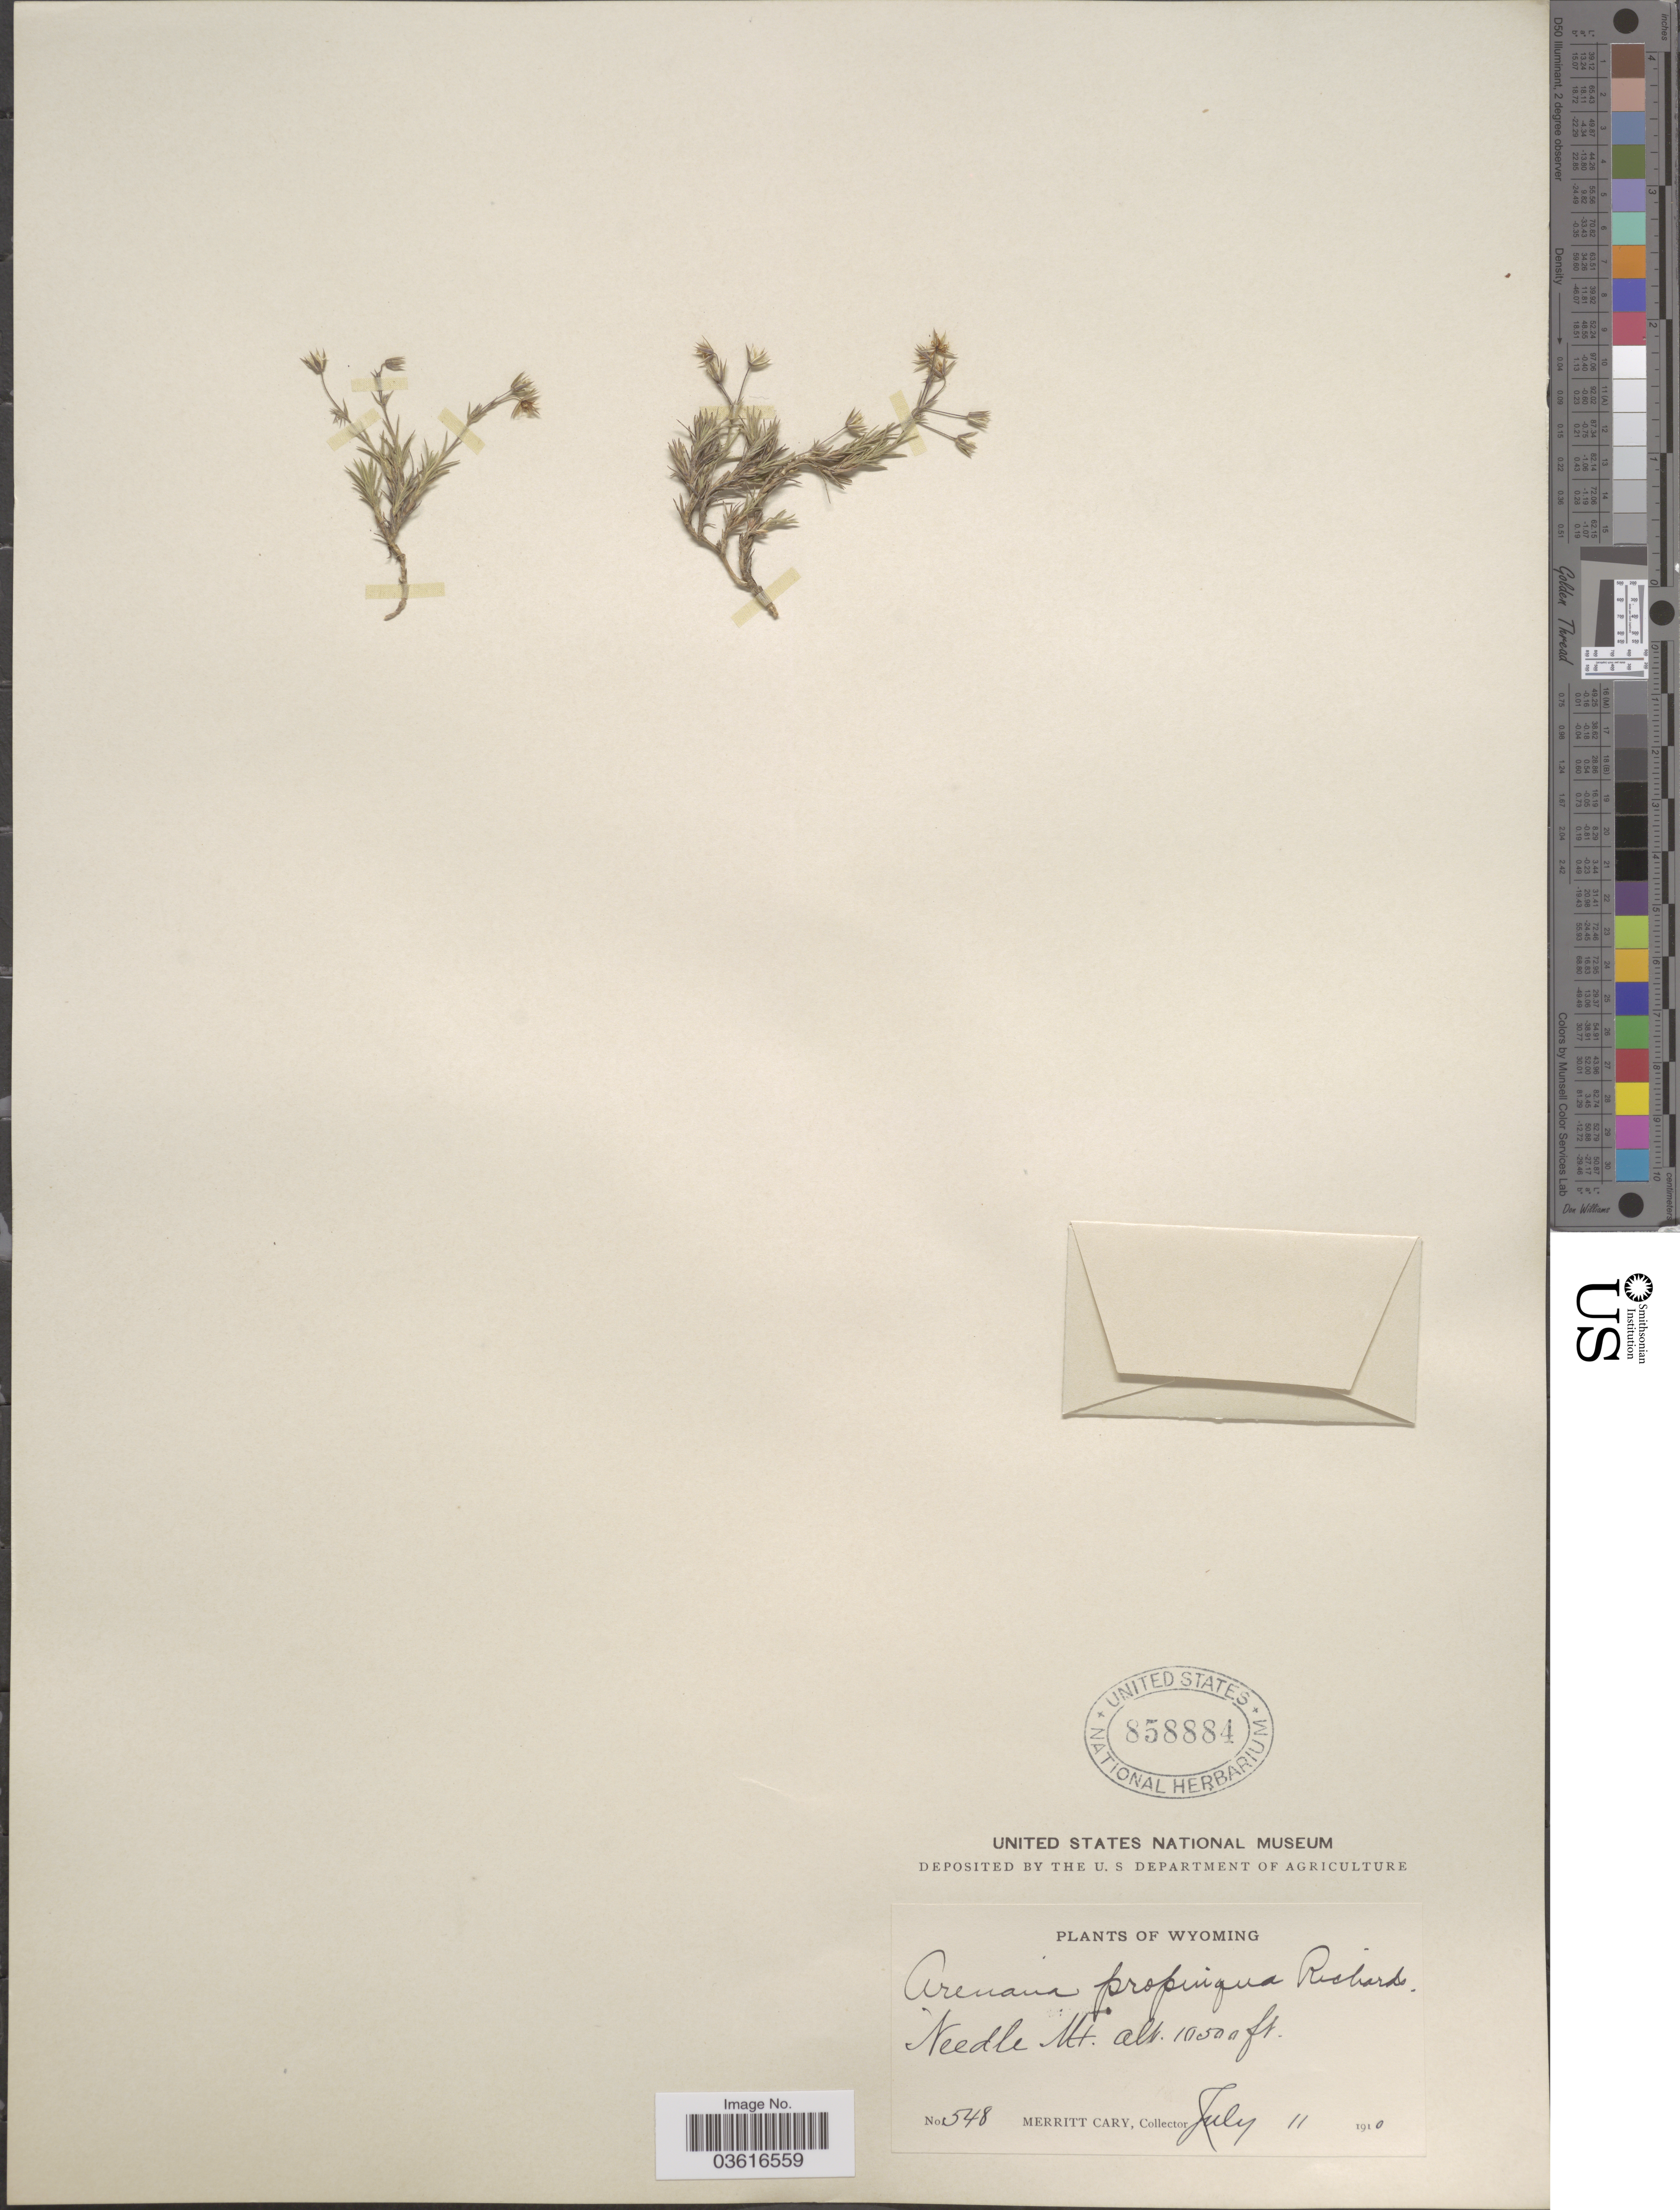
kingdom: Plantae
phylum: Tracheophyta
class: Magnoliopsida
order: Caryophyllales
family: Caryophyllaceae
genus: Minuartia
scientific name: Minuartia propinqua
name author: (Richardson) House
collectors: M. Cary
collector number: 548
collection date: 1910-07-11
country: United States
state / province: Wyoming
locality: Needle Mt.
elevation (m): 3200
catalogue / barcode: US 858884